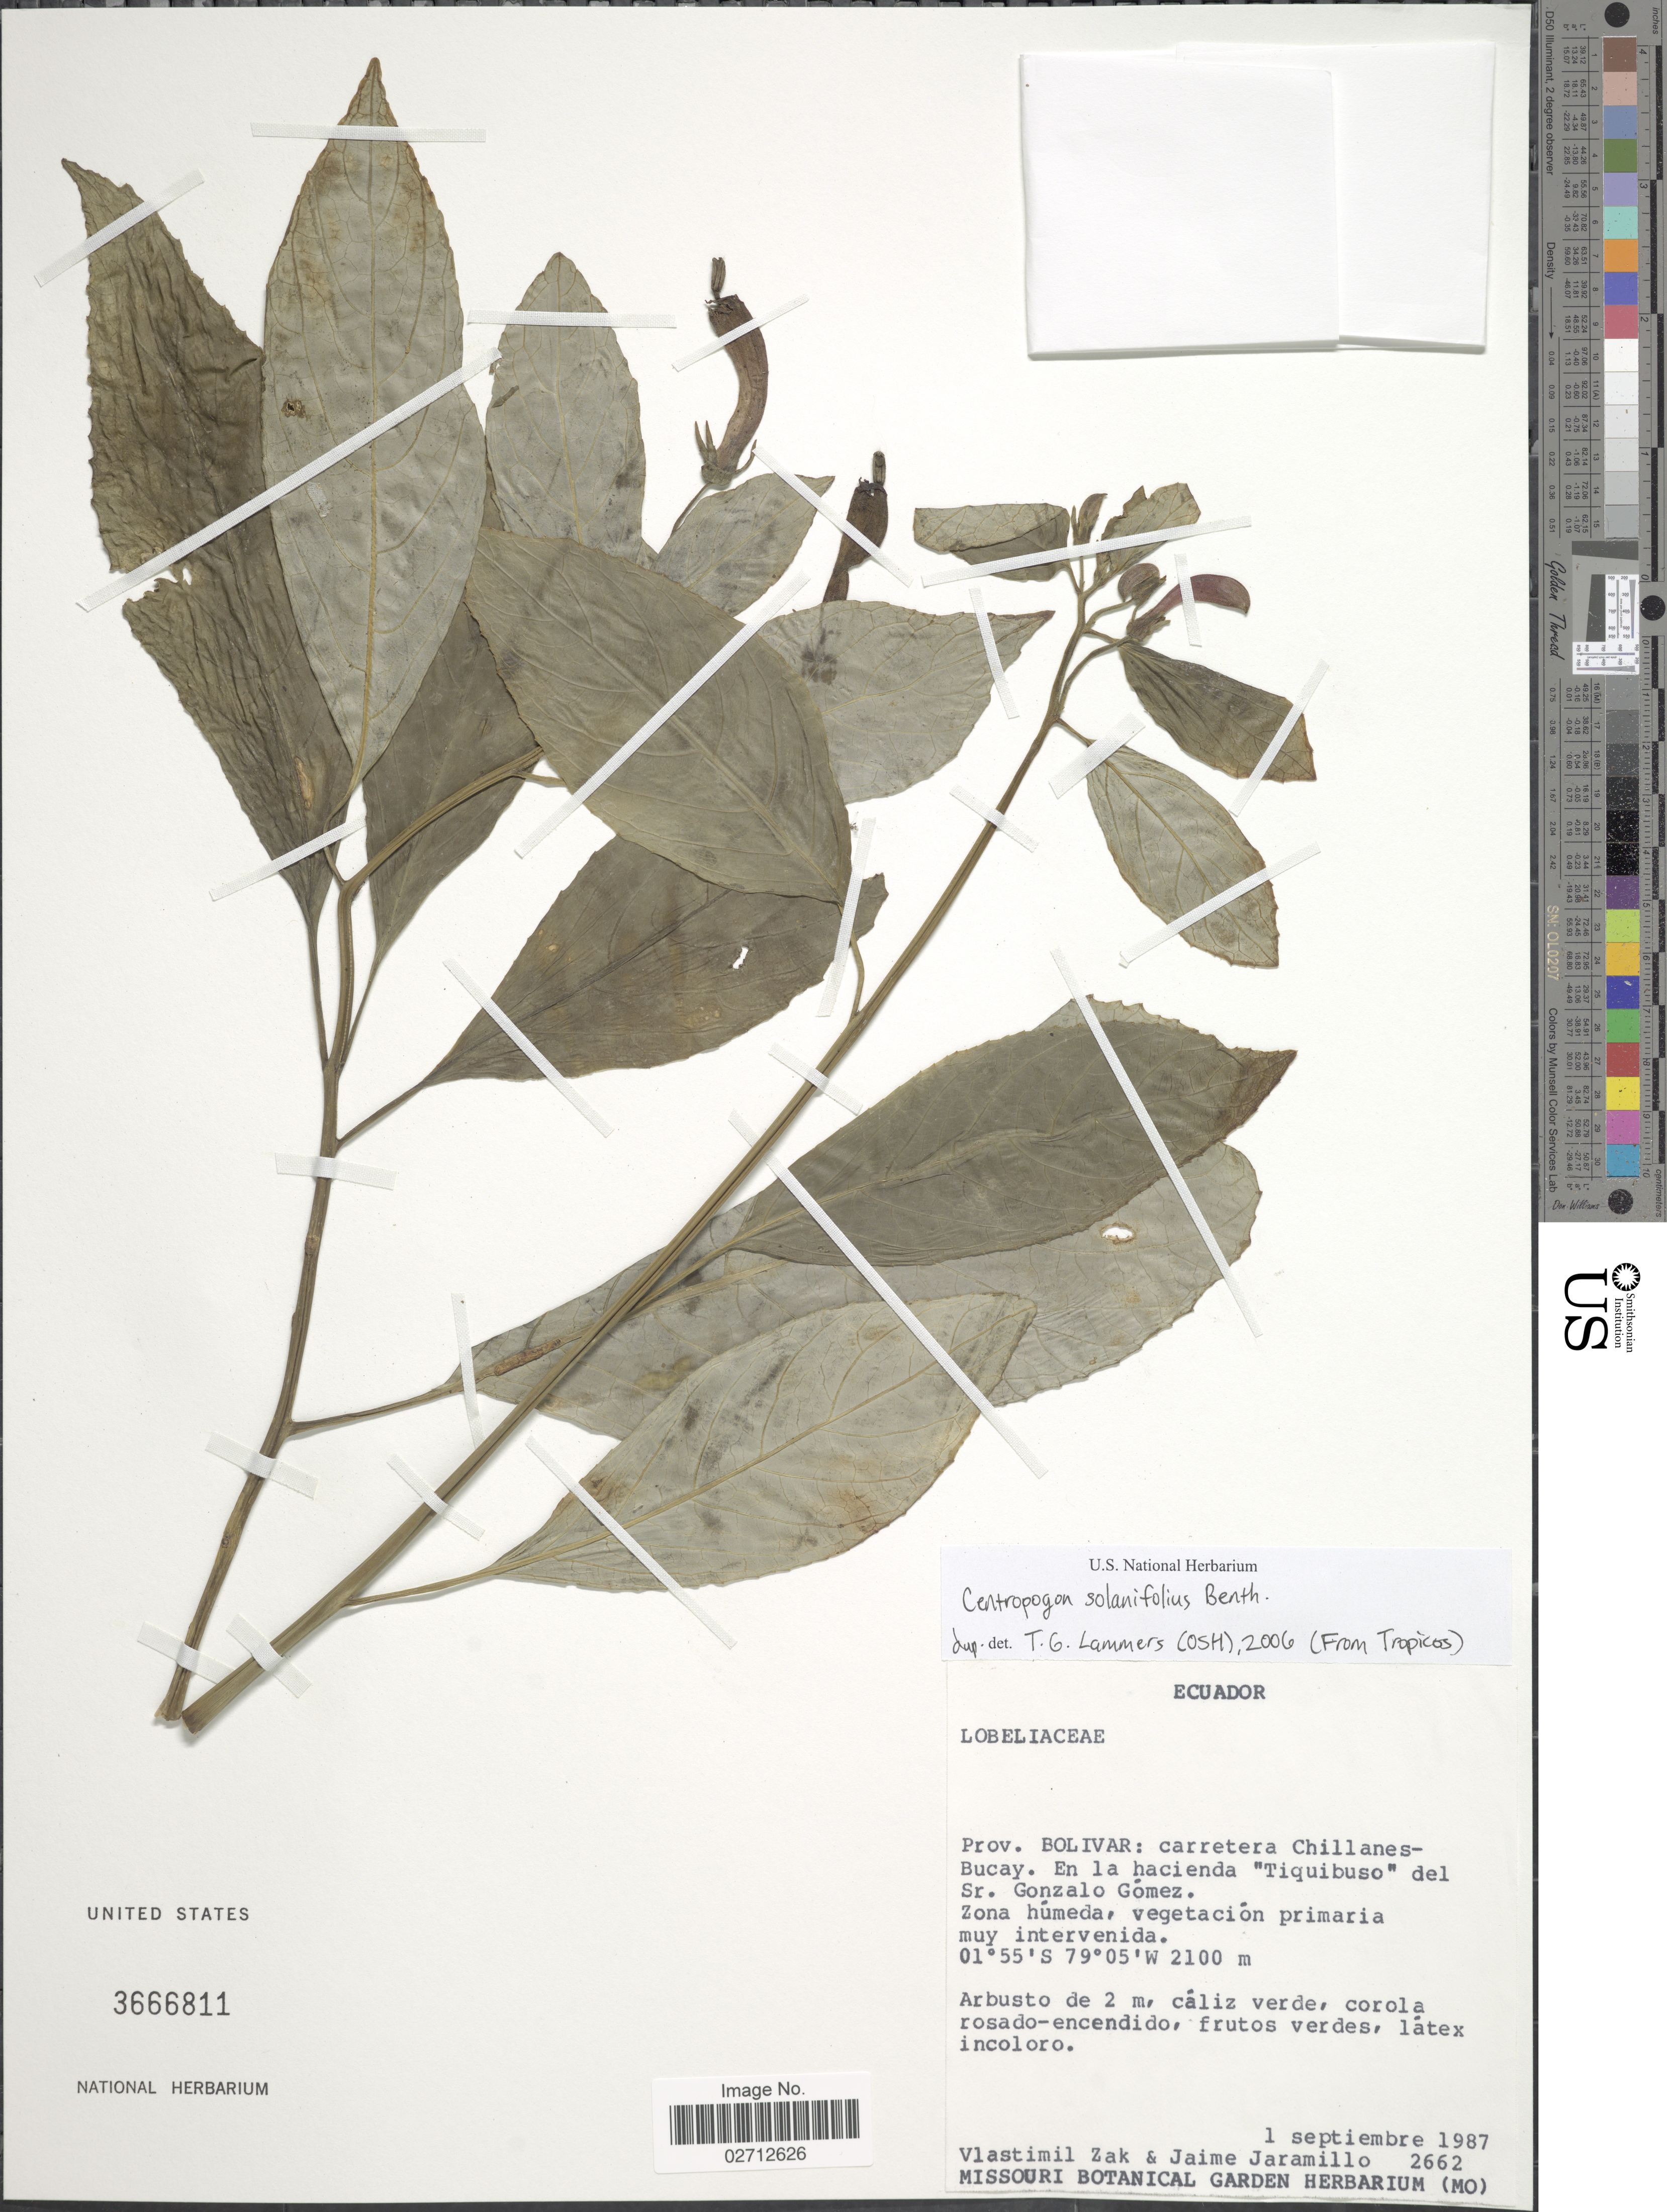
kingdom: Plantae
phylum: Tracheophyta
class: Magnoliopsida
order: Asterales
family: Campanulaceae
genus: Centropogon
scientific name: Centropogon solanifolius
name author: Benth.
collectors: V. Zak & J. Jaramillo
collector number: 2662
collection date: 1987-09-01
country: Ecuador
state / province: Bolívar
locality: Carretera Chillanes-Bucay. En la hacienda 'Tiquibuso' del Sr. Gonzalo Gómez.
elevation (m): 2100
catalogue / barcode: US 3666811